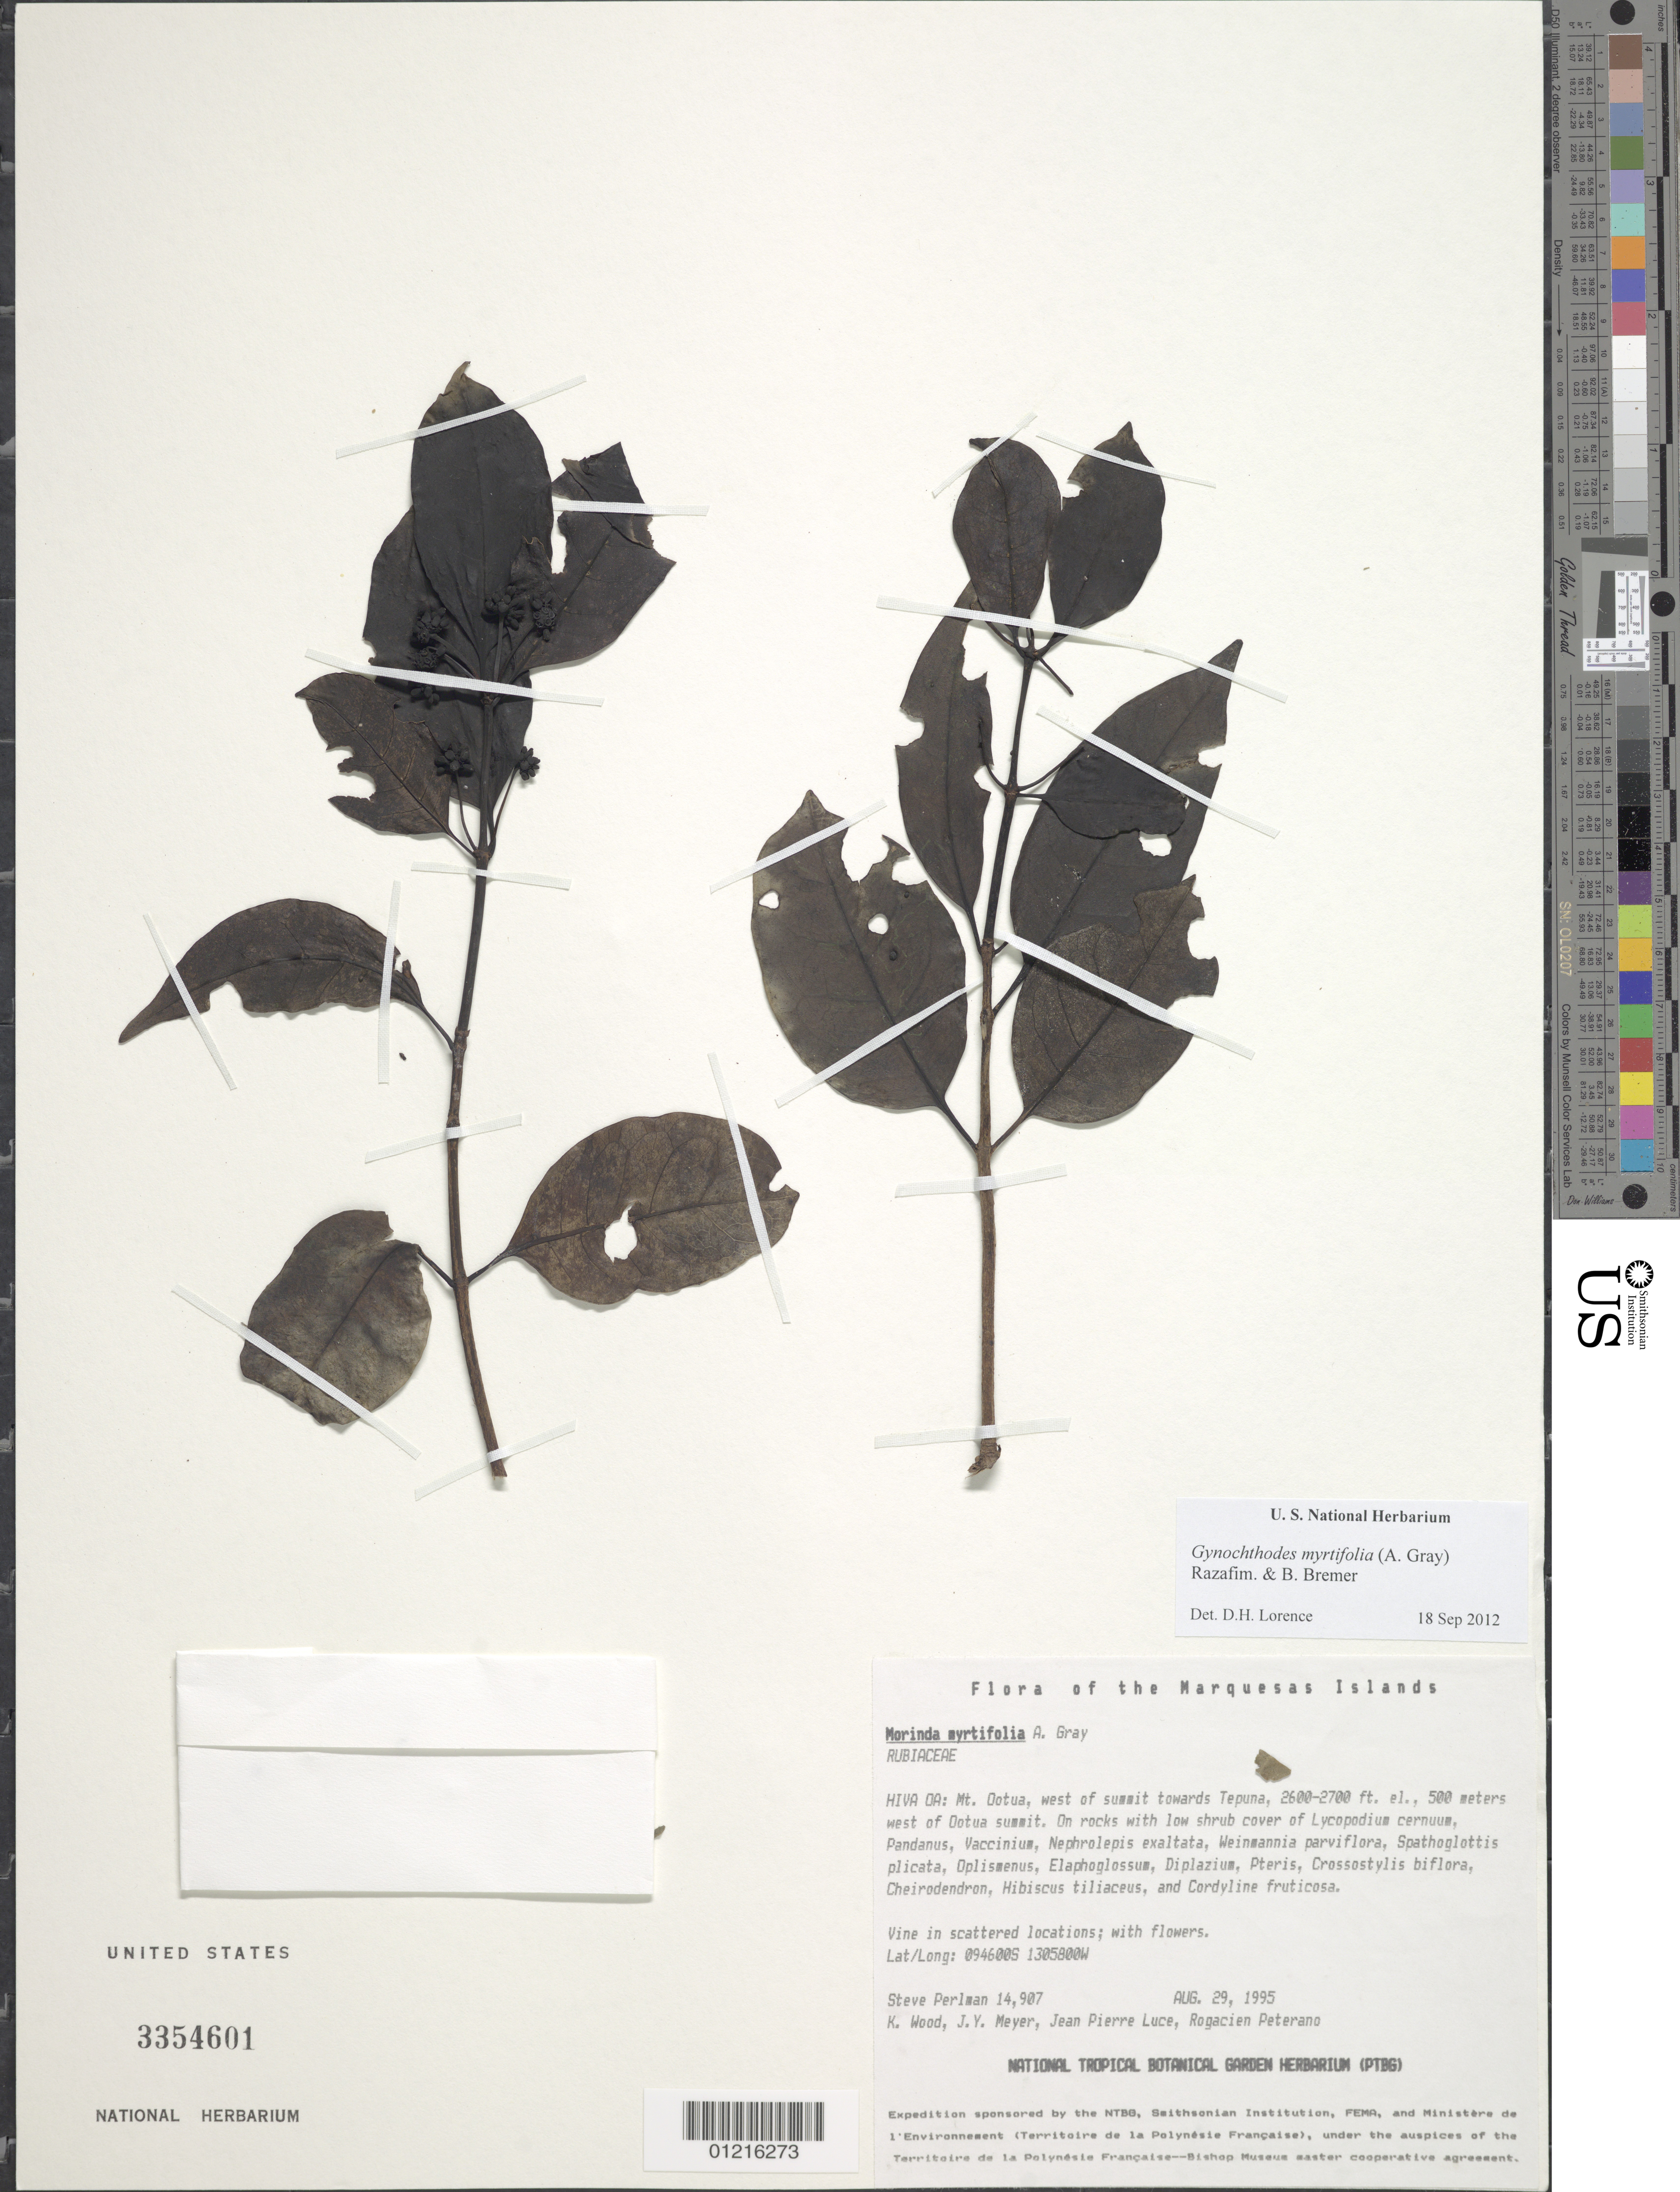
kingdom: Plantae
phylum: Tracheophyta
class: Magnoliopsida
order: Gentianales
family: Rubiaceae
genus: Gynochthodes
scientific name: Gynochthodes myrtifolia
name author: (A. Gray) Razafim. & B. Bremer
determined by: Lorence, David H., (PTBG), National Tropical Botanical Garden (UNITED STATES)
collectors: S. P. Perlman, K. R. Wood, J.-Y. Meyer, J. Luce & R. Peterano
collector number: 14907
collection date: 1995-08-29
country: French Polynesia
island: Hiva Oa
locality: Mt. Ootua, W of summit towards Tepuna, 500 m W of Ootua summit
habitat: On rocks and low shrub cover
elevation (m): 793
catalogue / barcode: US 3354601